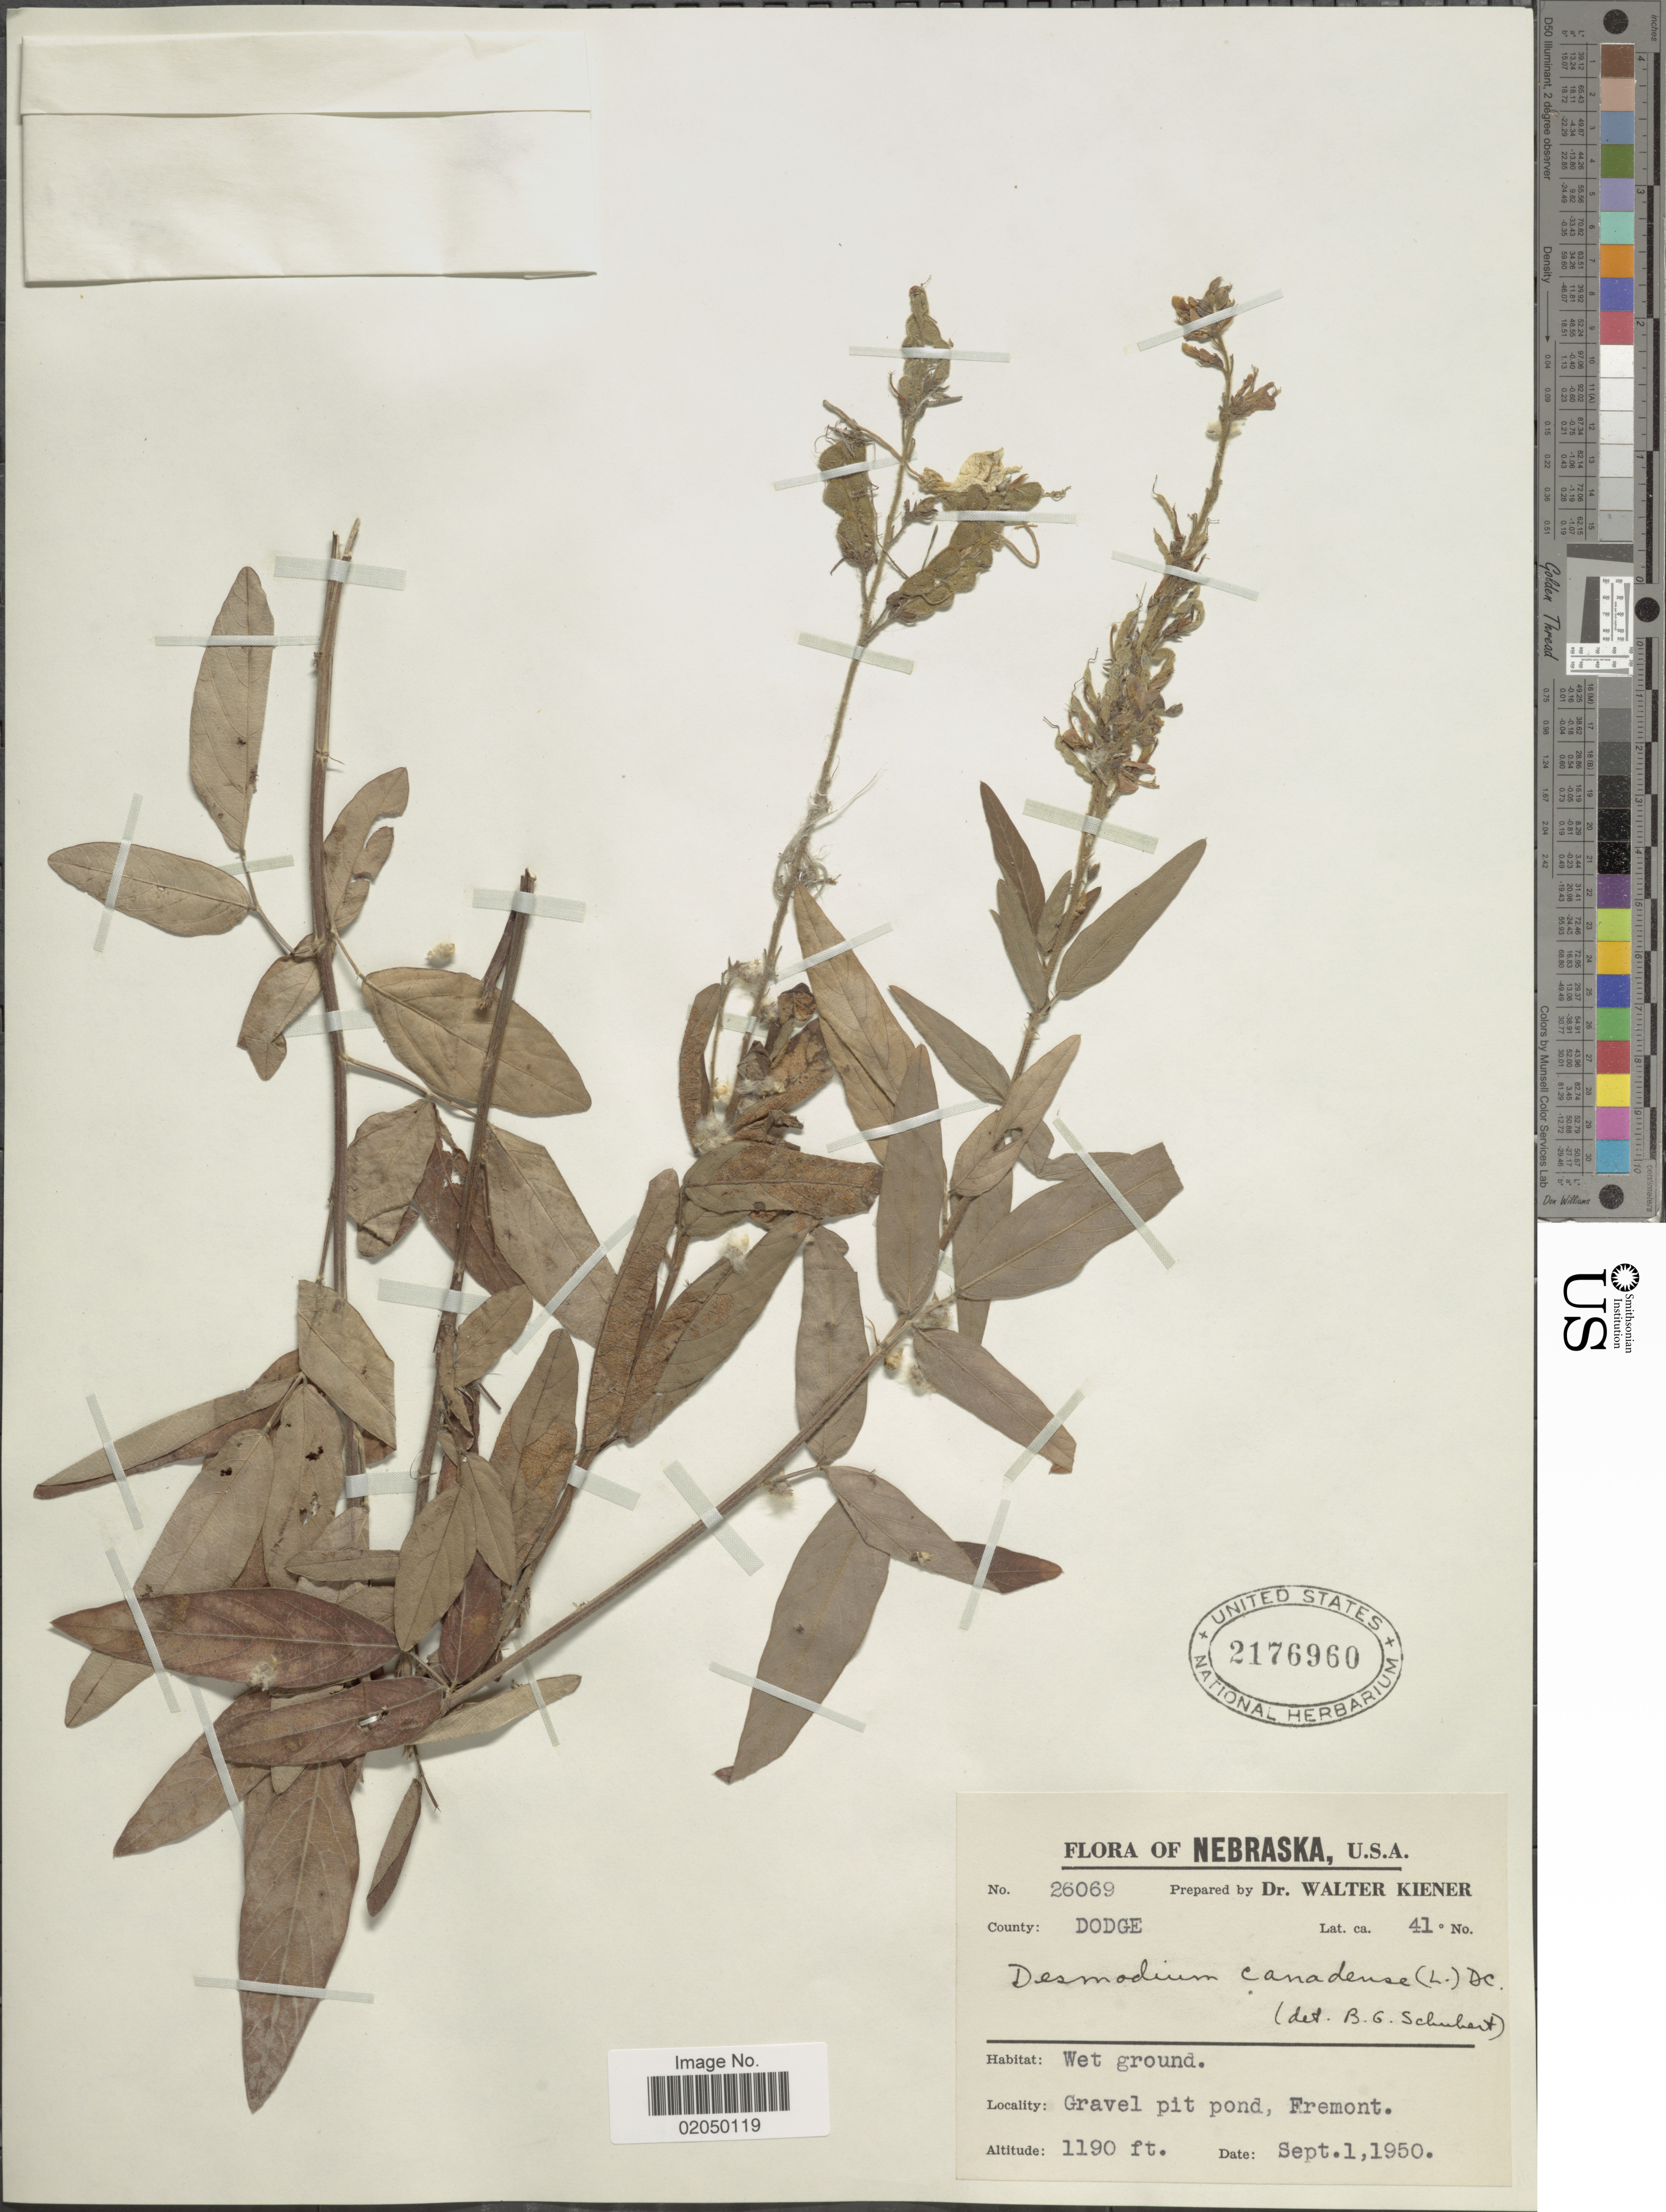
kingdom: Plantae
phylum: Tracheophyta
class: Magnoliopsida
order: Fabales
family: Fabaceae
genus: Desmodium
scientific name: Desmodium canadense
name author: (L.) DC.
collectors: W. Kiener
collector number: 26069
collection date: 1950-09-01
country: United States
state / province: Nebraska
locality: County; Dodge. Gravel pit pond, Fremont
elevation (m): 363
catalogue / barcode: US 2176960